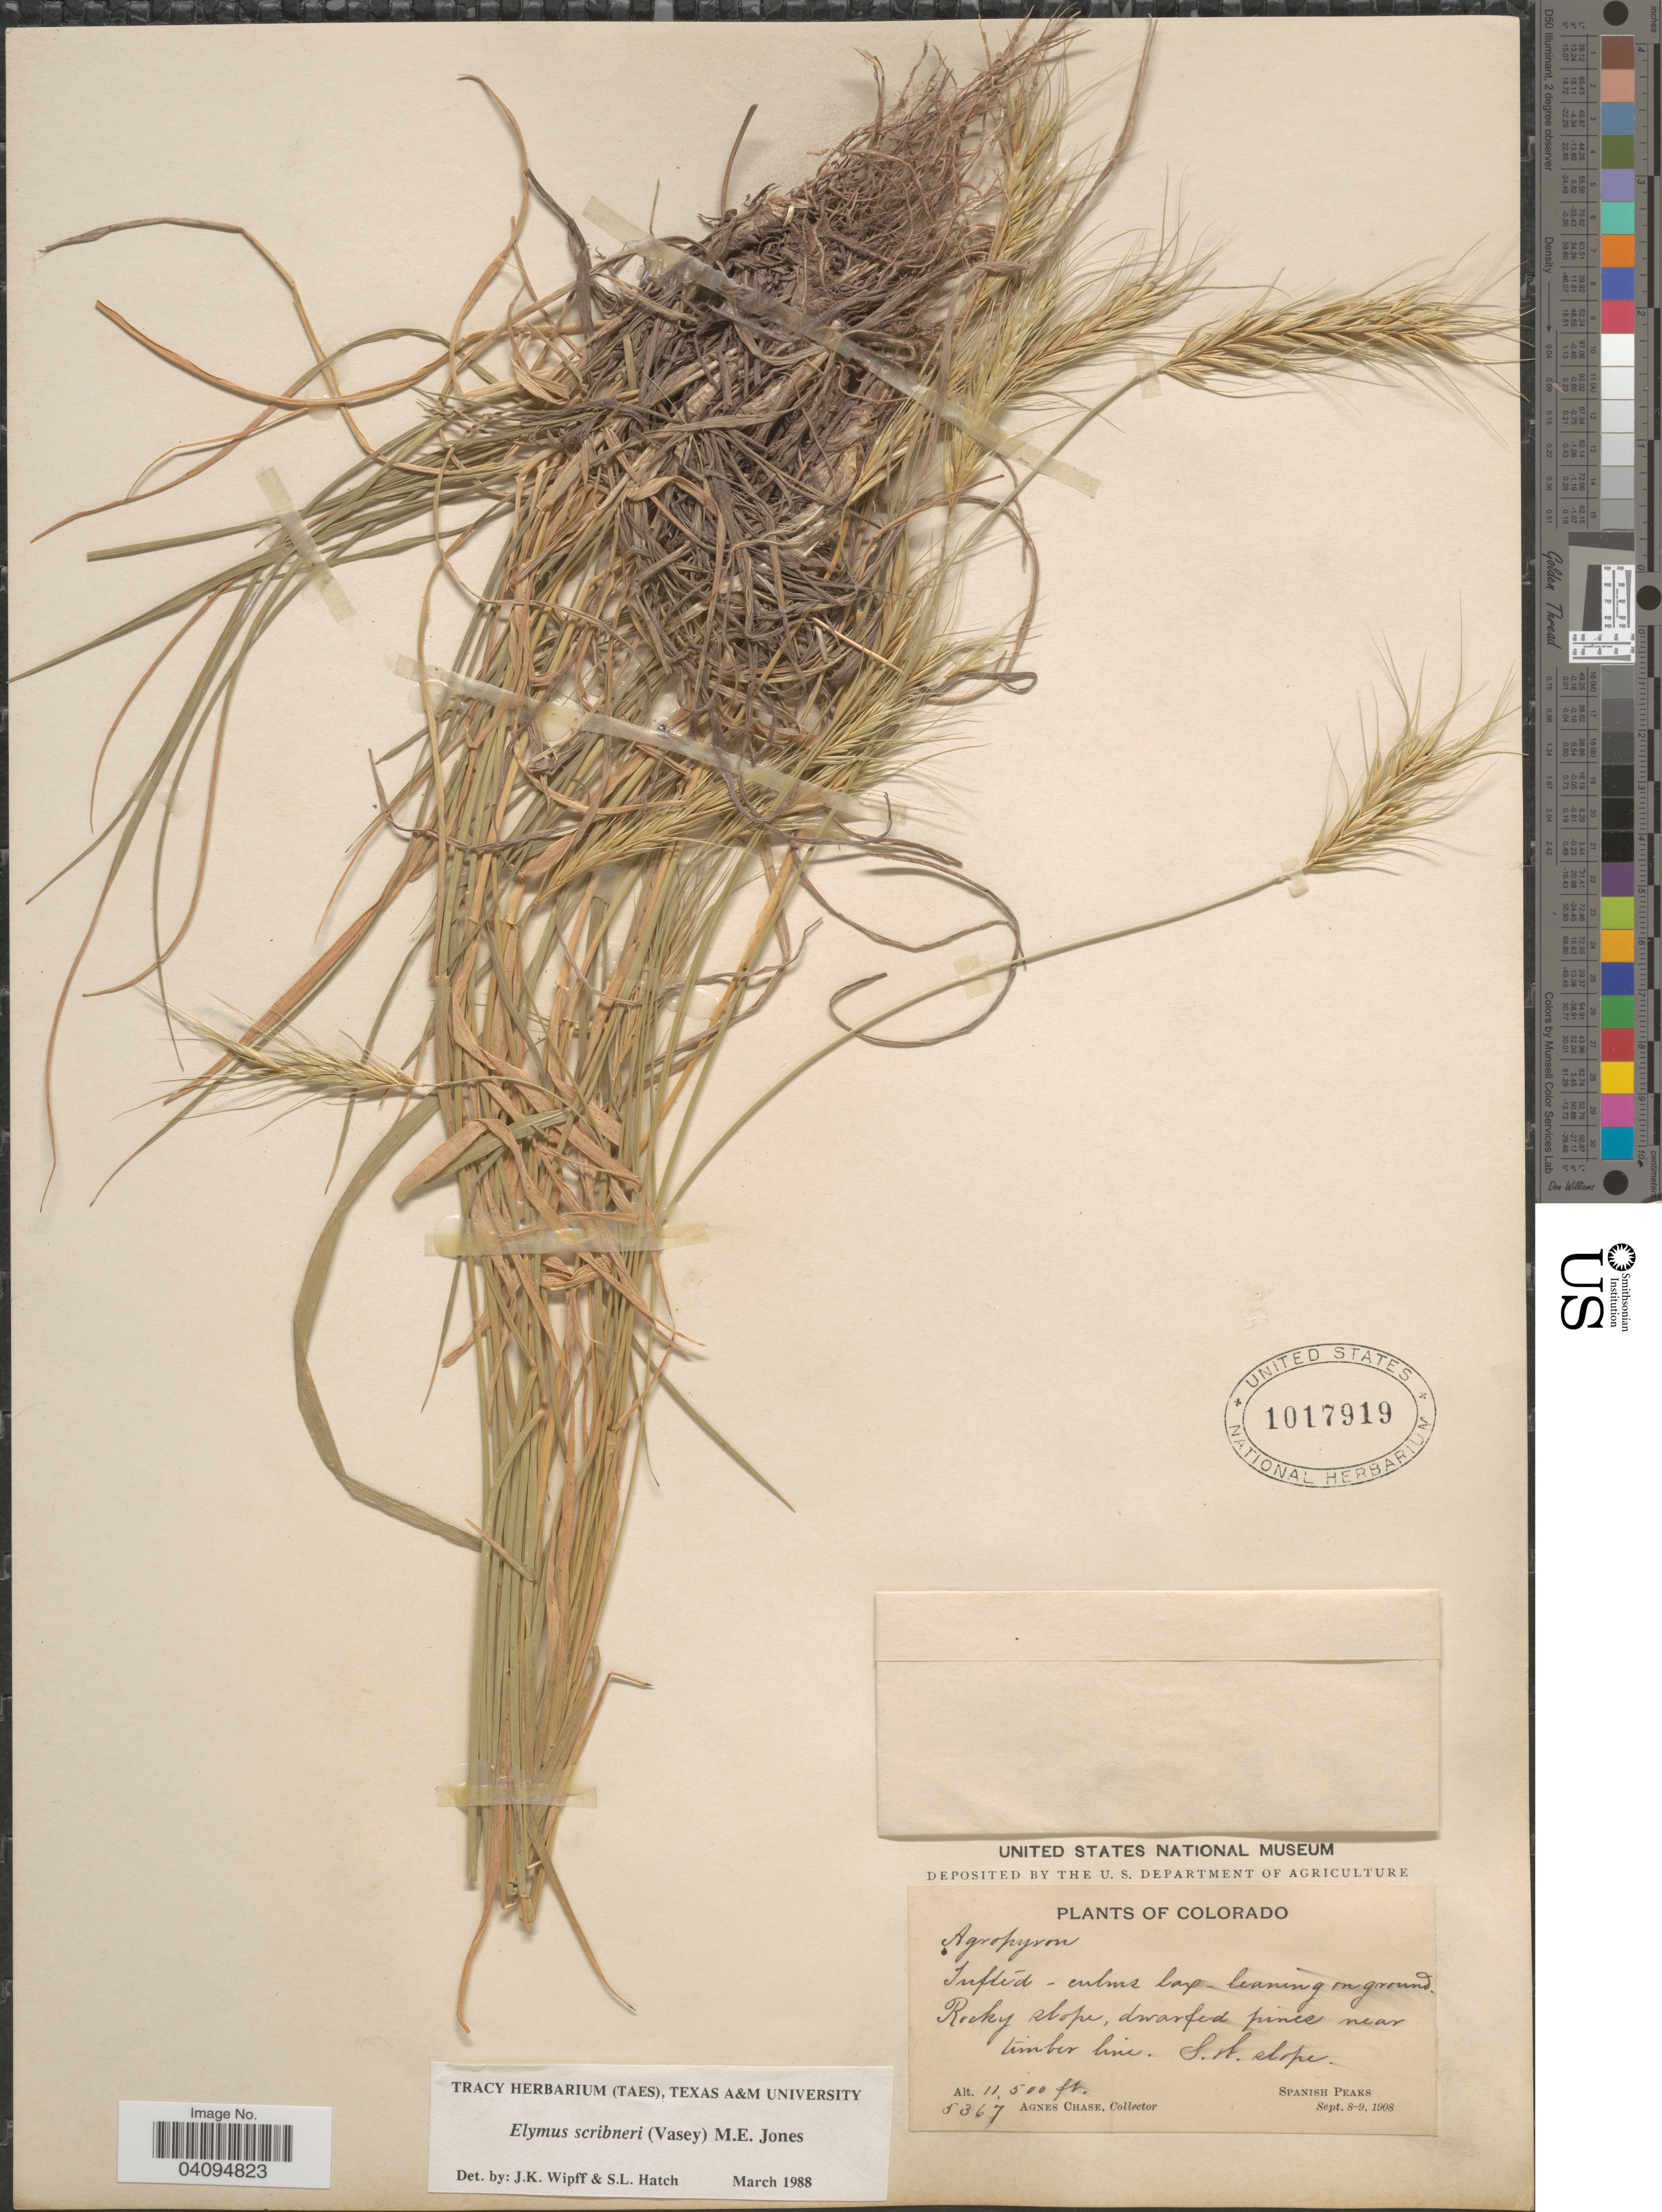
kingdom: Plantae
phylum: Tracheophyta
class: Liliopsida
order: Poales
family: Poaceae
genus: Elymus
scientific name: Elymus scribneri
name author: (Vasey) M.E. Jones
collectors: A. Chase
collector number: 5367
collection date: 1908-09-08/1908-09-09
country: United States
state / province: Colorado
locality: Rocky slope, dwarfed pines near timber line. S.W. slope. Spanish Peaks.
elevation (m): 3505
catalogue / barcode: US 1017919